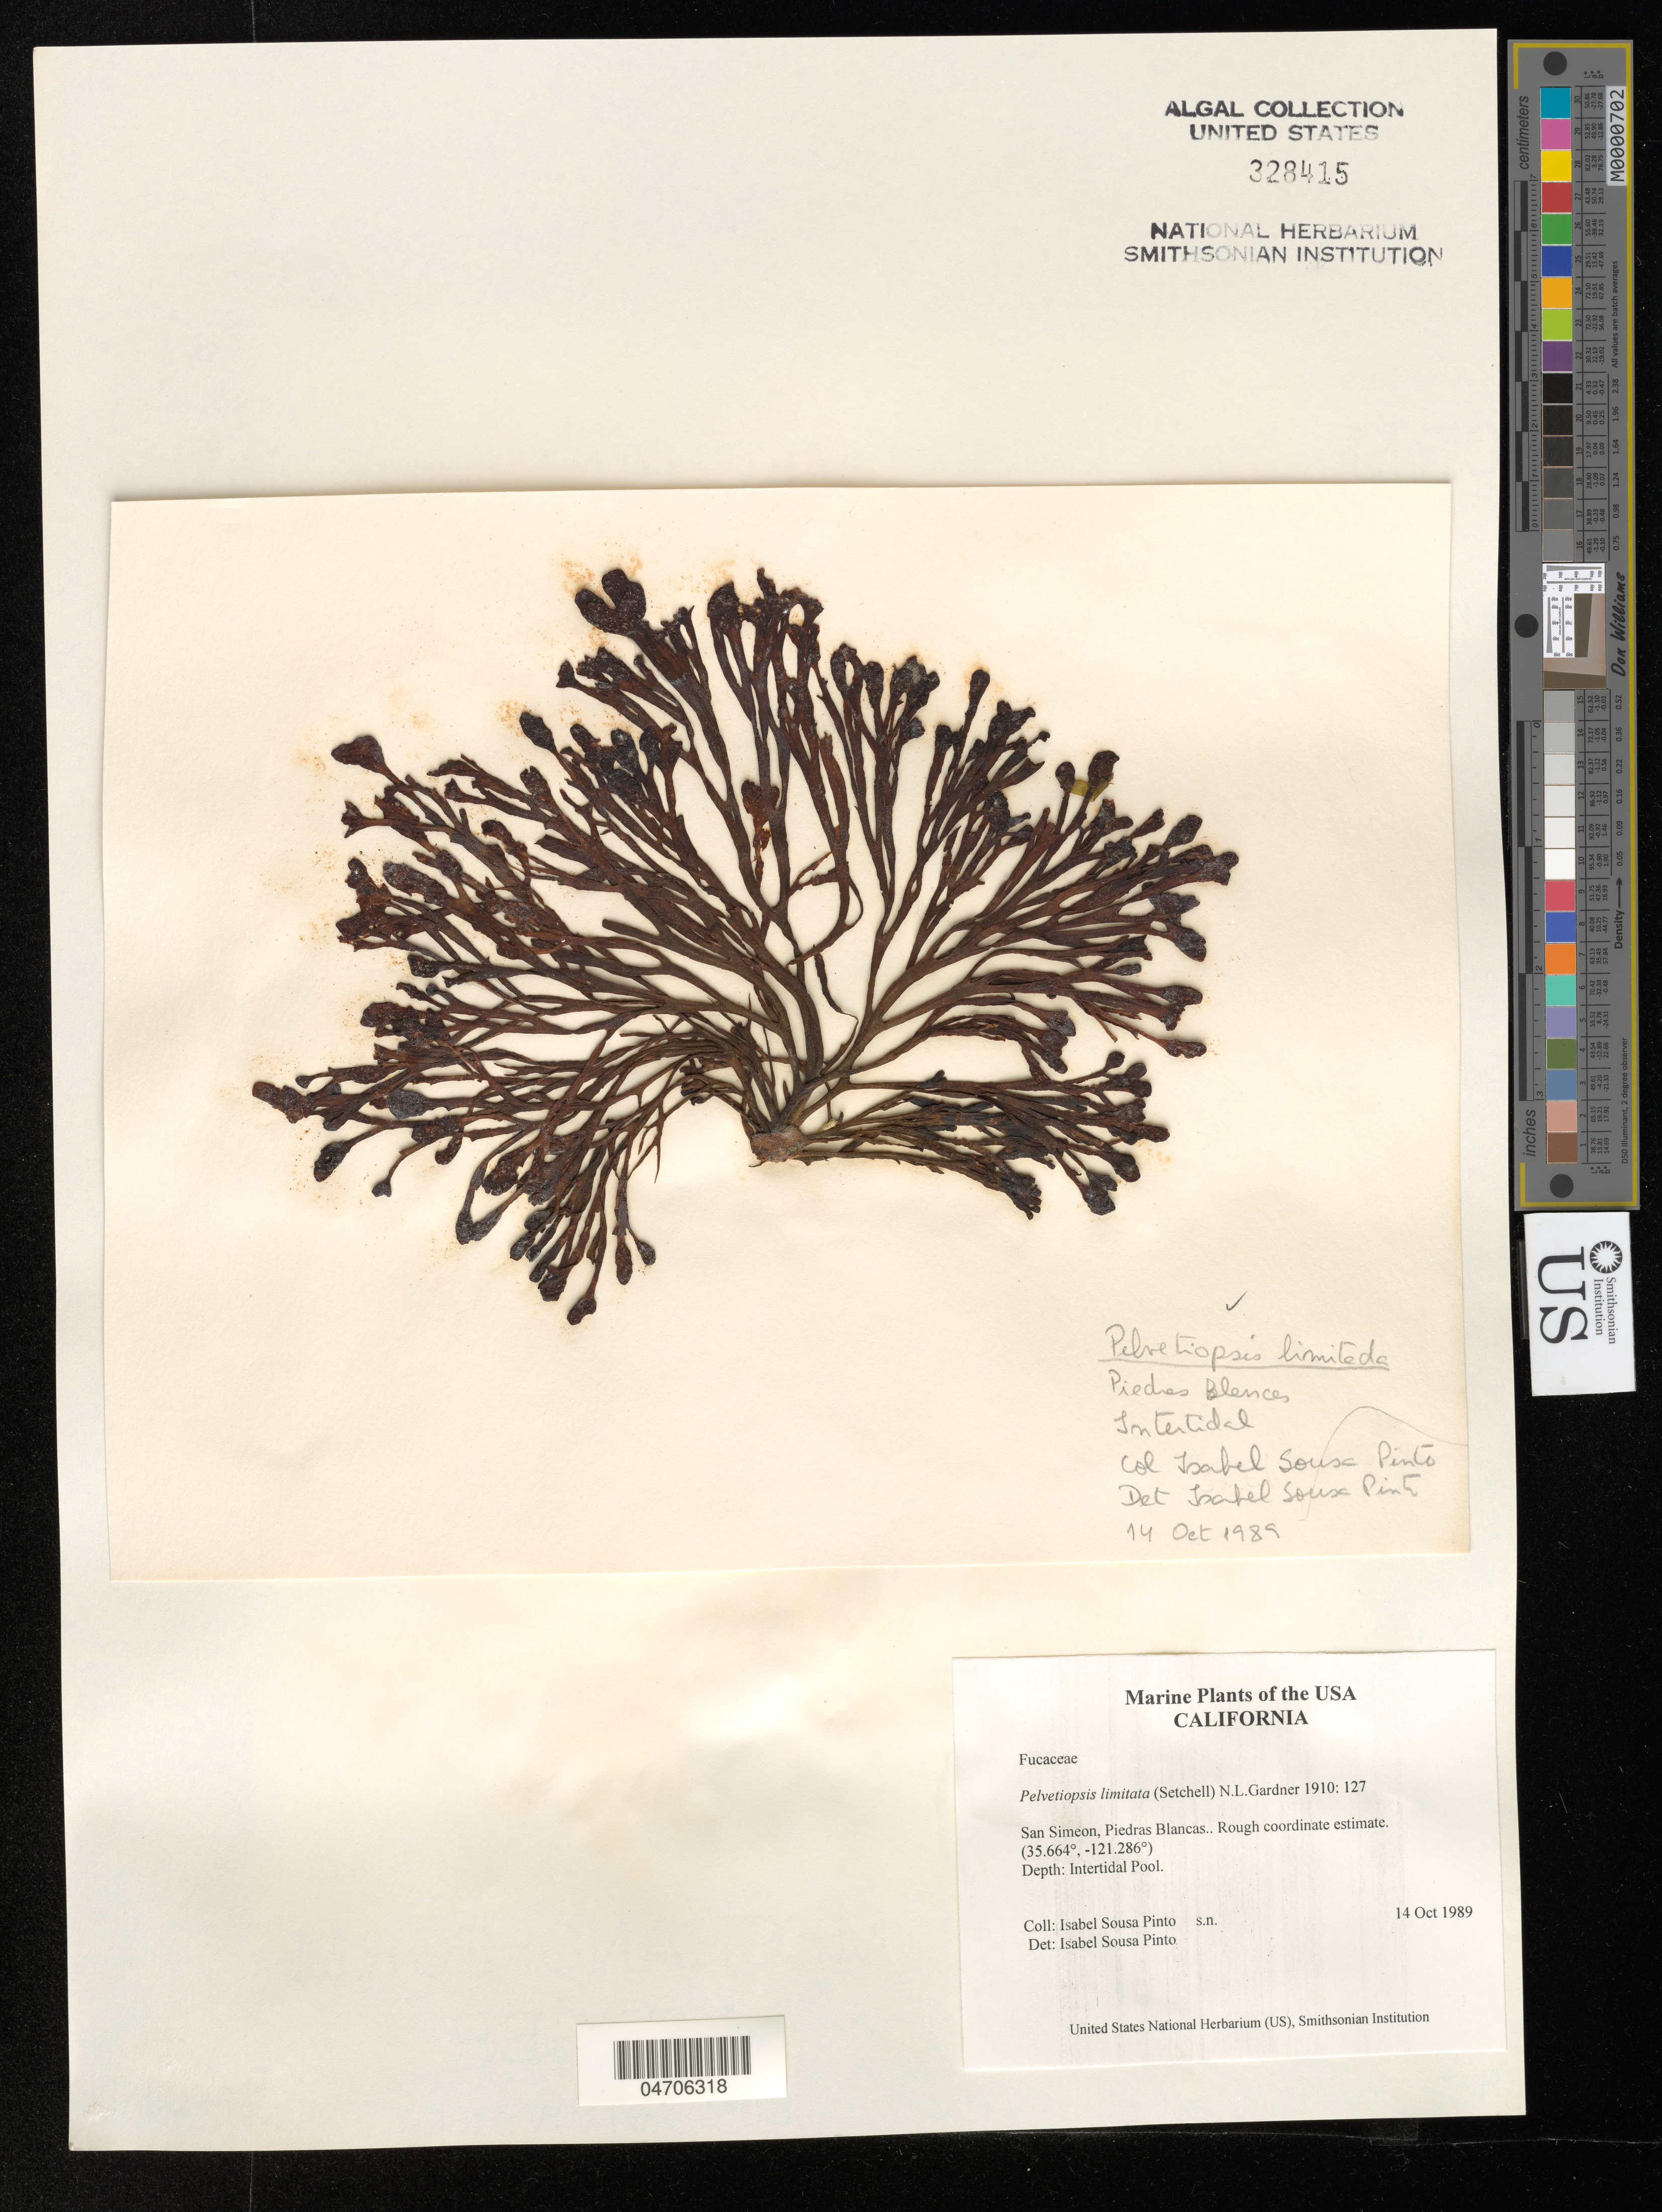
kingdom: Chromista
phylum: Ochrophyta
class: Phaeophyceae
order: Fucales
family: Fucaceae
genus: Pelvetiopsis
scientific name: Pelvetiopsis limitata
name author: N.L. Gardner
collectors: I. Sousa Pinto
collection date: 1989-10-14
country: United States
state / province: California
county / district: San Luis Obispo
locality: San Simeon, Piedras Blancas.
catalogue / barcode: US 328415